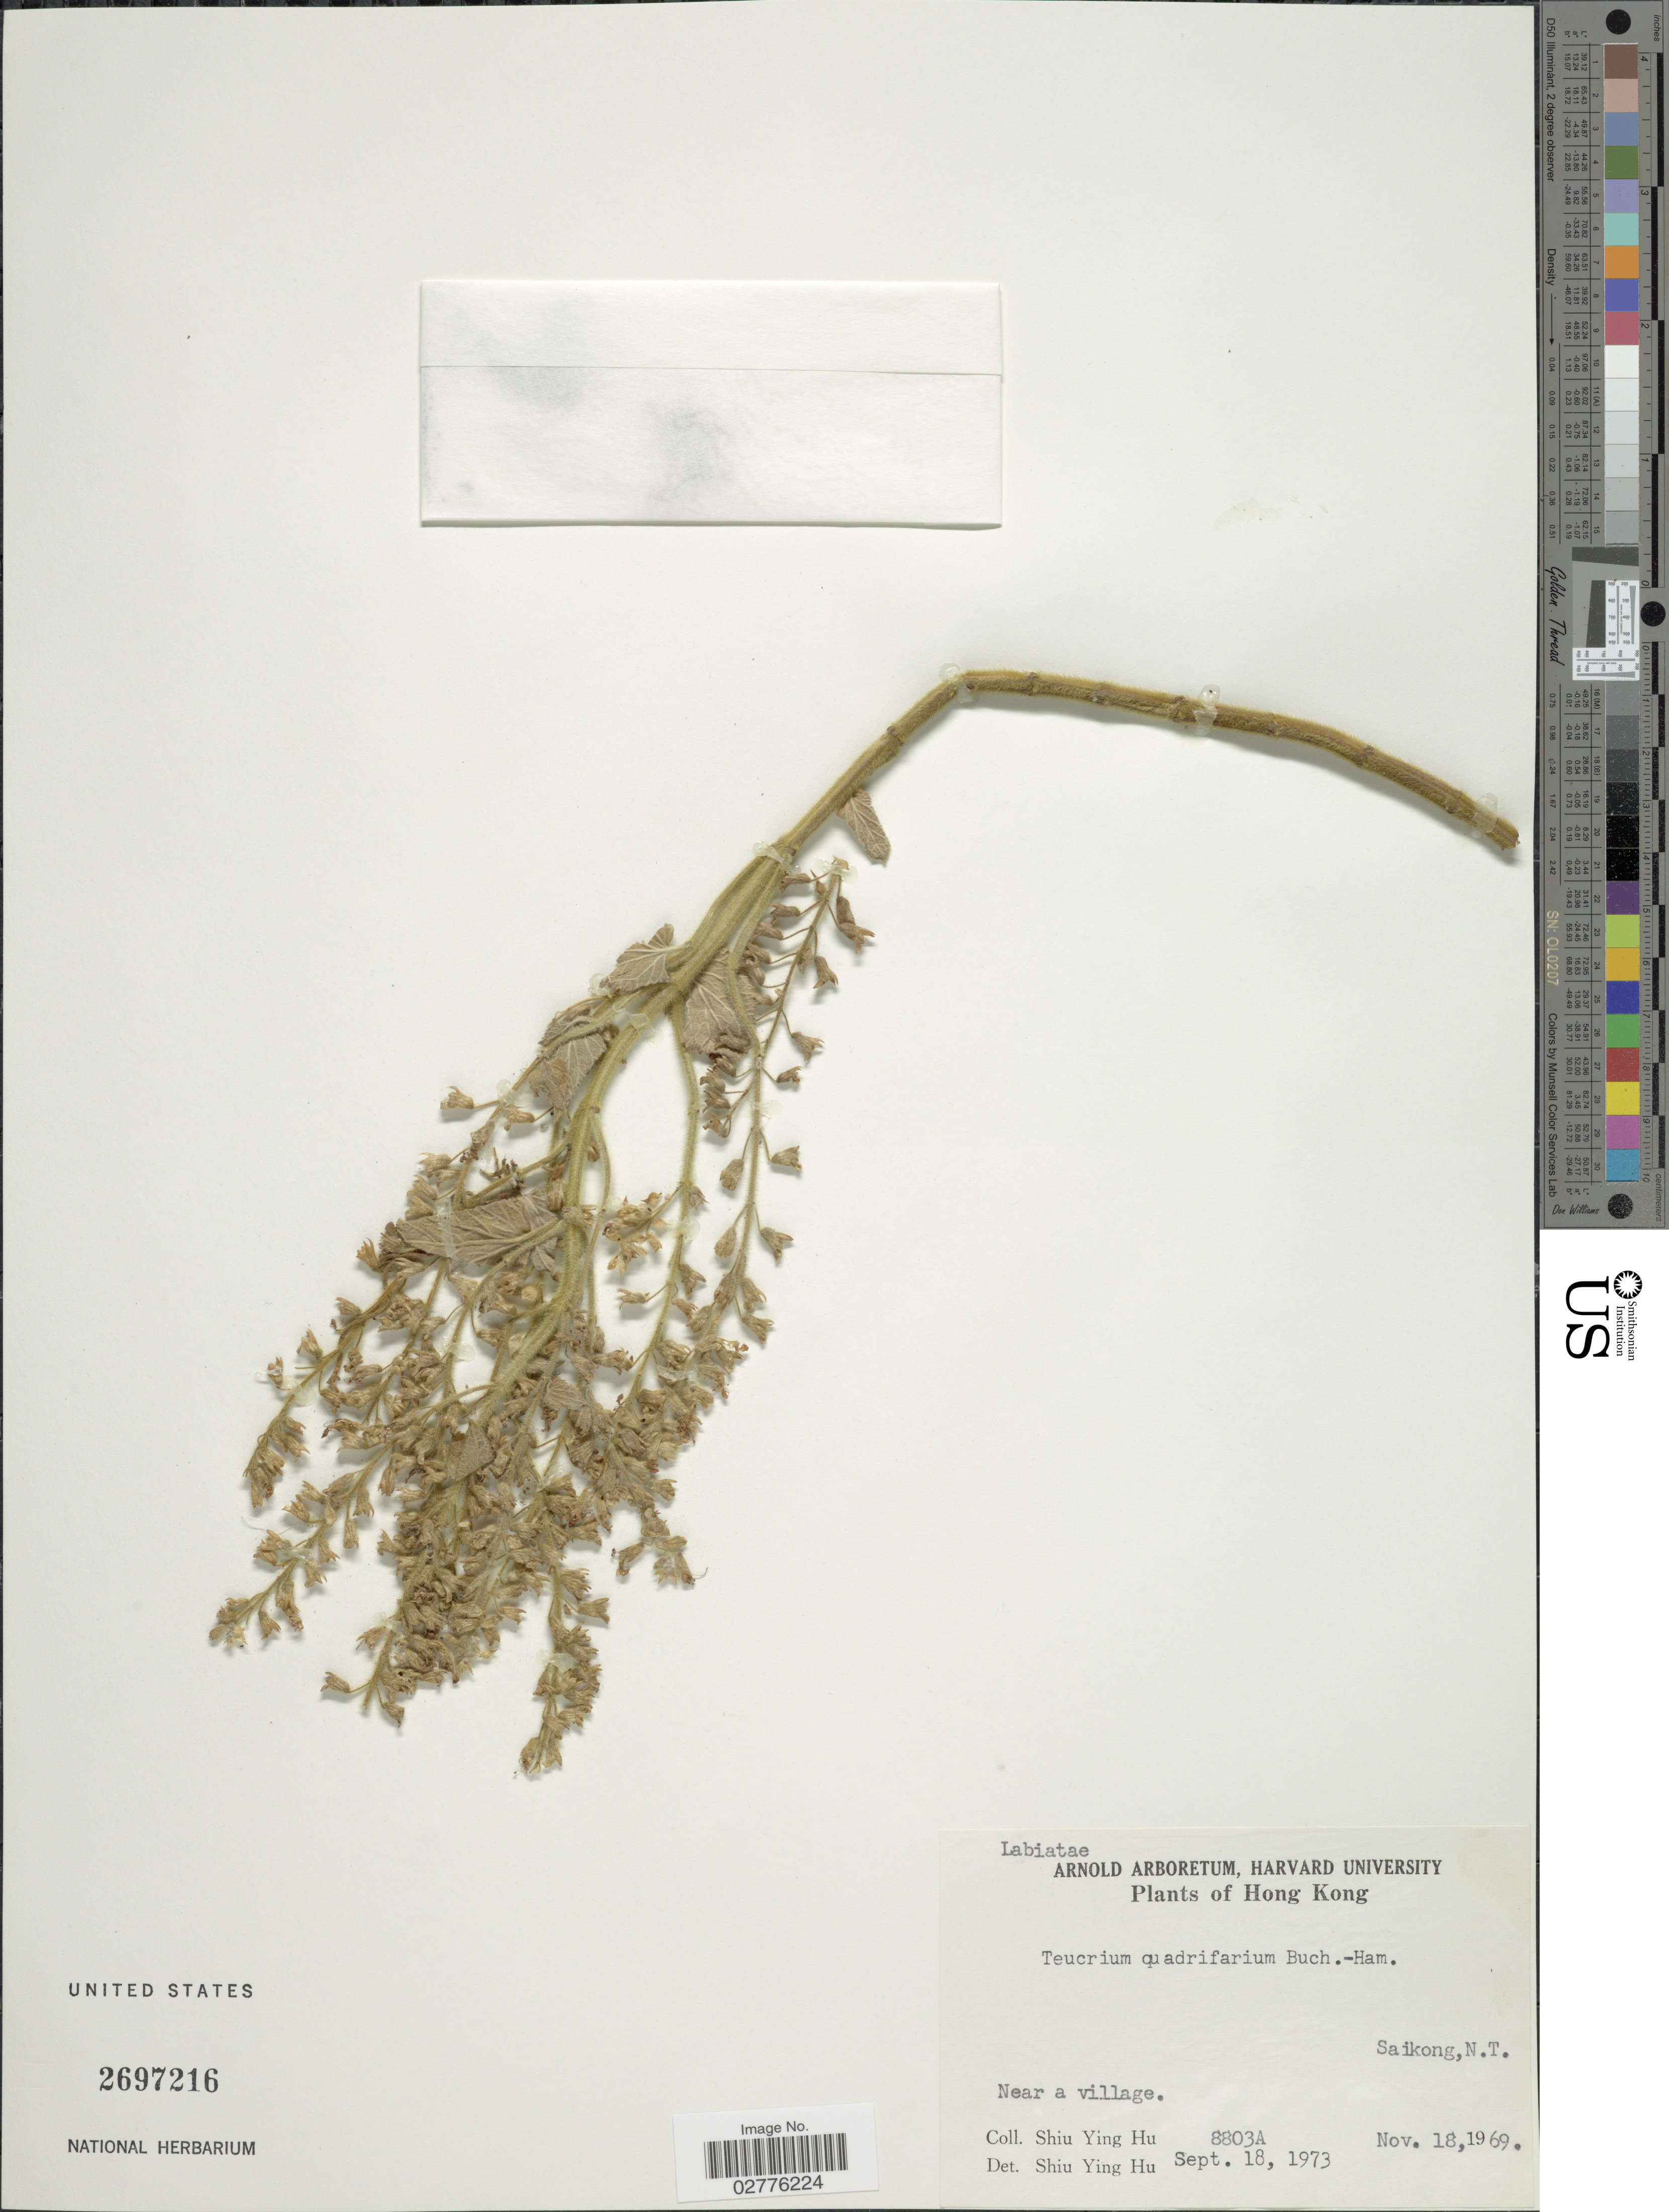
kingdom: Plantae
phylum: Tracheophyta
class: Magnoliopsida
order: Lamiales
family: Lamiaceae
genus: Teucrium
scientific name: Teucrium quadrifarium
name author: Buch.-Ham. ex D. Don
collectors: S. Y. Hu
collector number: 8803A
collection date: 1969-11-18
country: China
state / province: Hong Kong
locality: Saikong, N.T., near a village.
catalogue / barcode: US 2697216